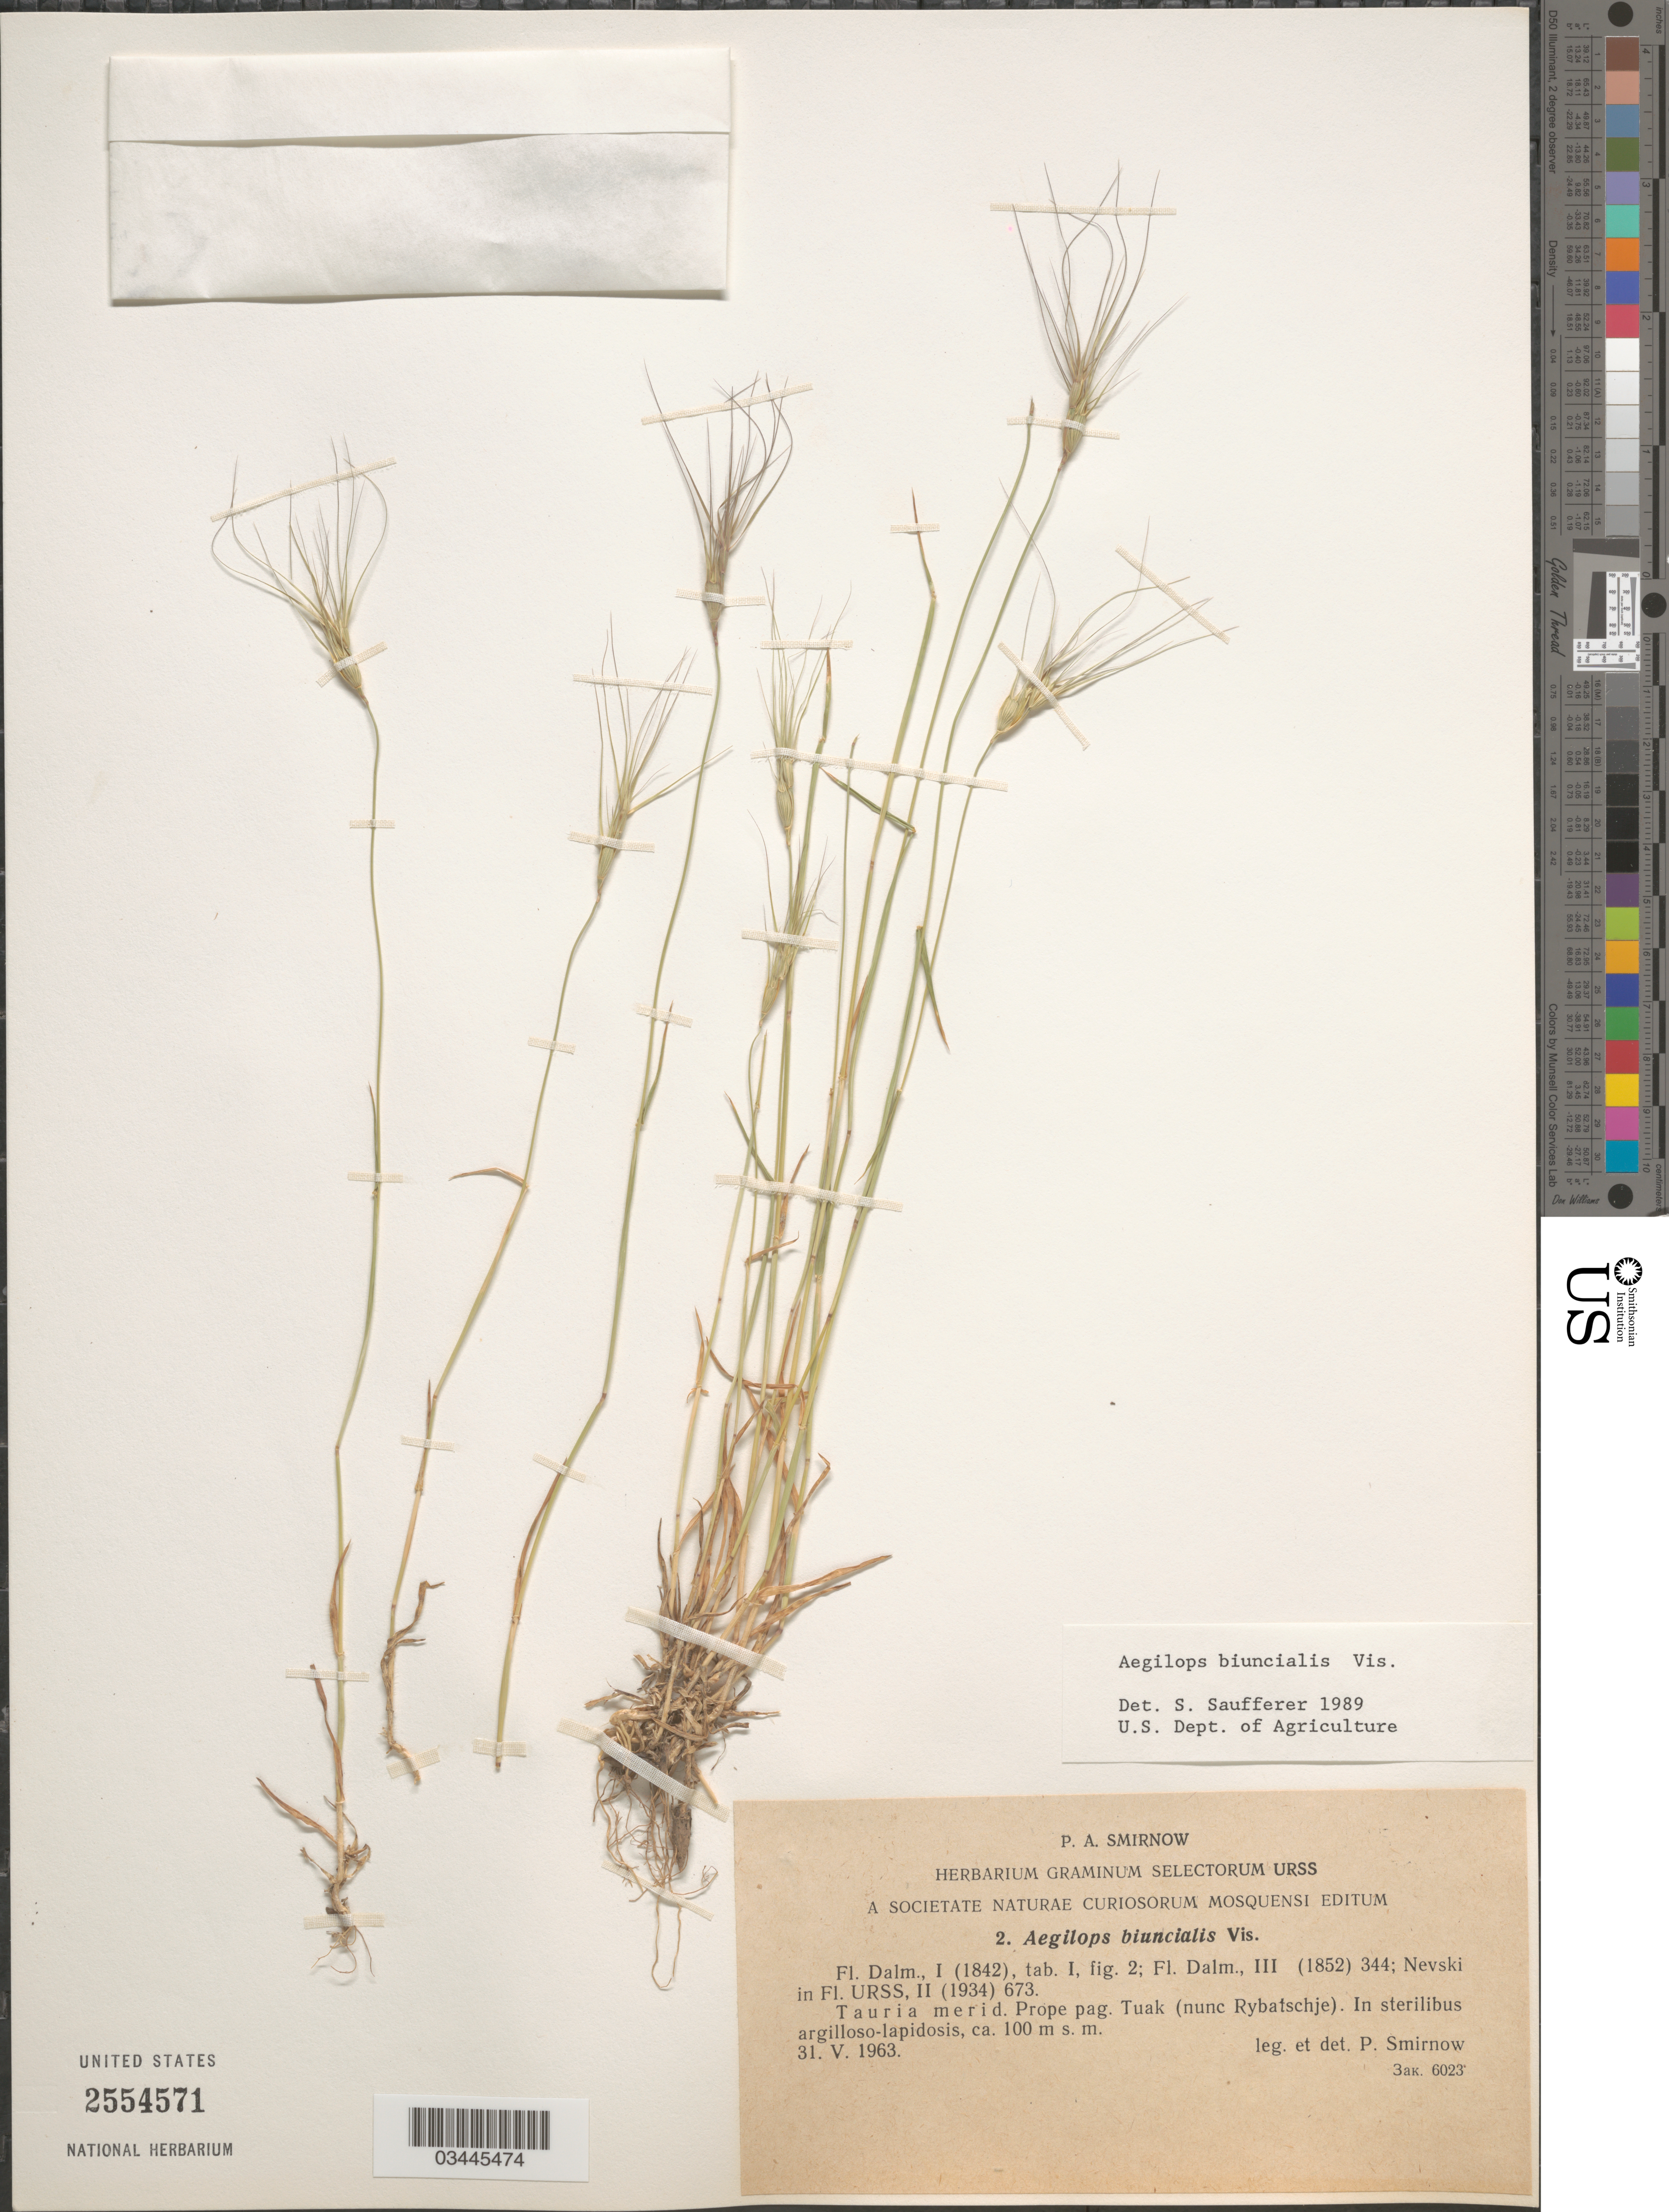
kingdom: Plantae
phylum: Tracheophyta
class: Liliopsida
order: Poales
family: Poaceae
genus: Aegilops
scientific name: Aegilops triuncialis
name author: L.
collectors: P. Smirnow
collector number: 2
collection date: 1963-05-31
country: Kyrgyzstan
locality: Tauria merid. Prope pag. Tuak (nunc Rybatschje). In sterilibus argilloso-lapidosis.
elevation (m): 100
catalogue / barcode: US 2554571